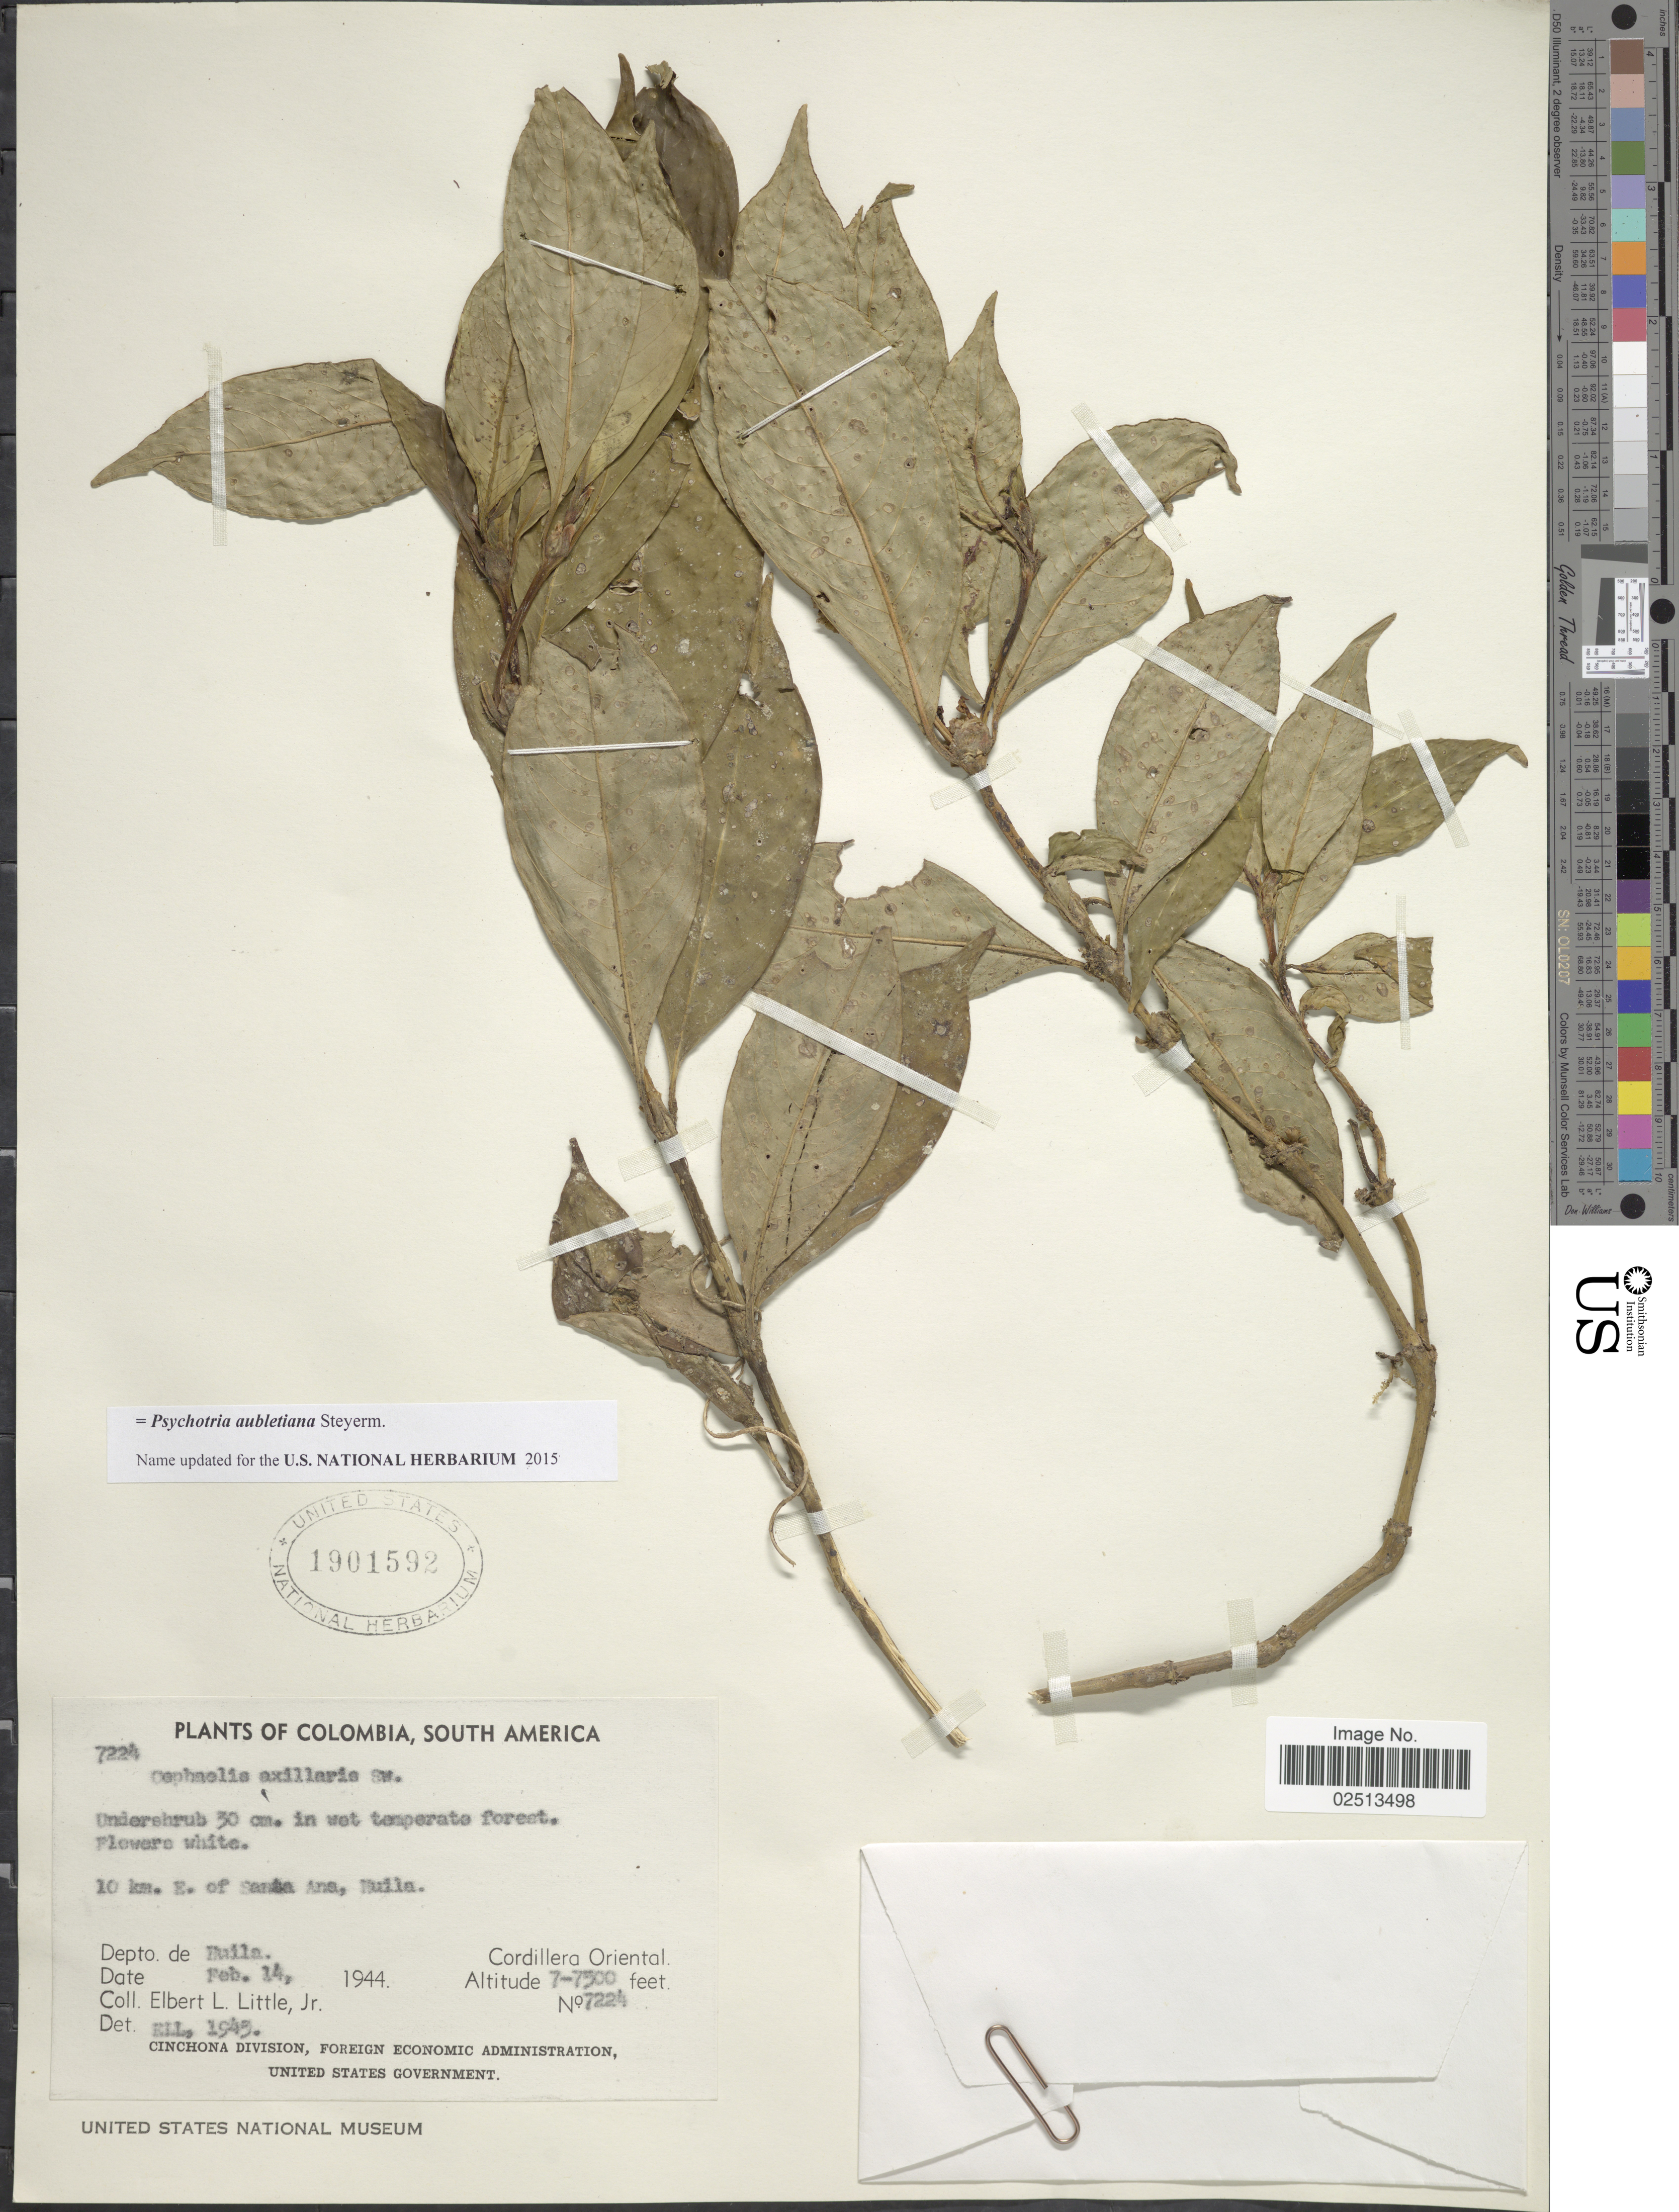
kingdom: Plantae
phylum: Tracheophyta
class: Magnoliopsida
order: Gentianales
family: Rubiaceae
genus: Psychotria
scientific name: Psychotria aubletiana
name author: Steyerm.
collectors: E. L. Little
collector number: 7224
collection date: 1944-02-14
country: Colombia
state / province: Huila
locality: In wet temperate forest, 10 km E of Santa Ana, Depto de Huila, Cordillera Oriental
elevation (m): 2134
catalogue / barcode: US 1901592